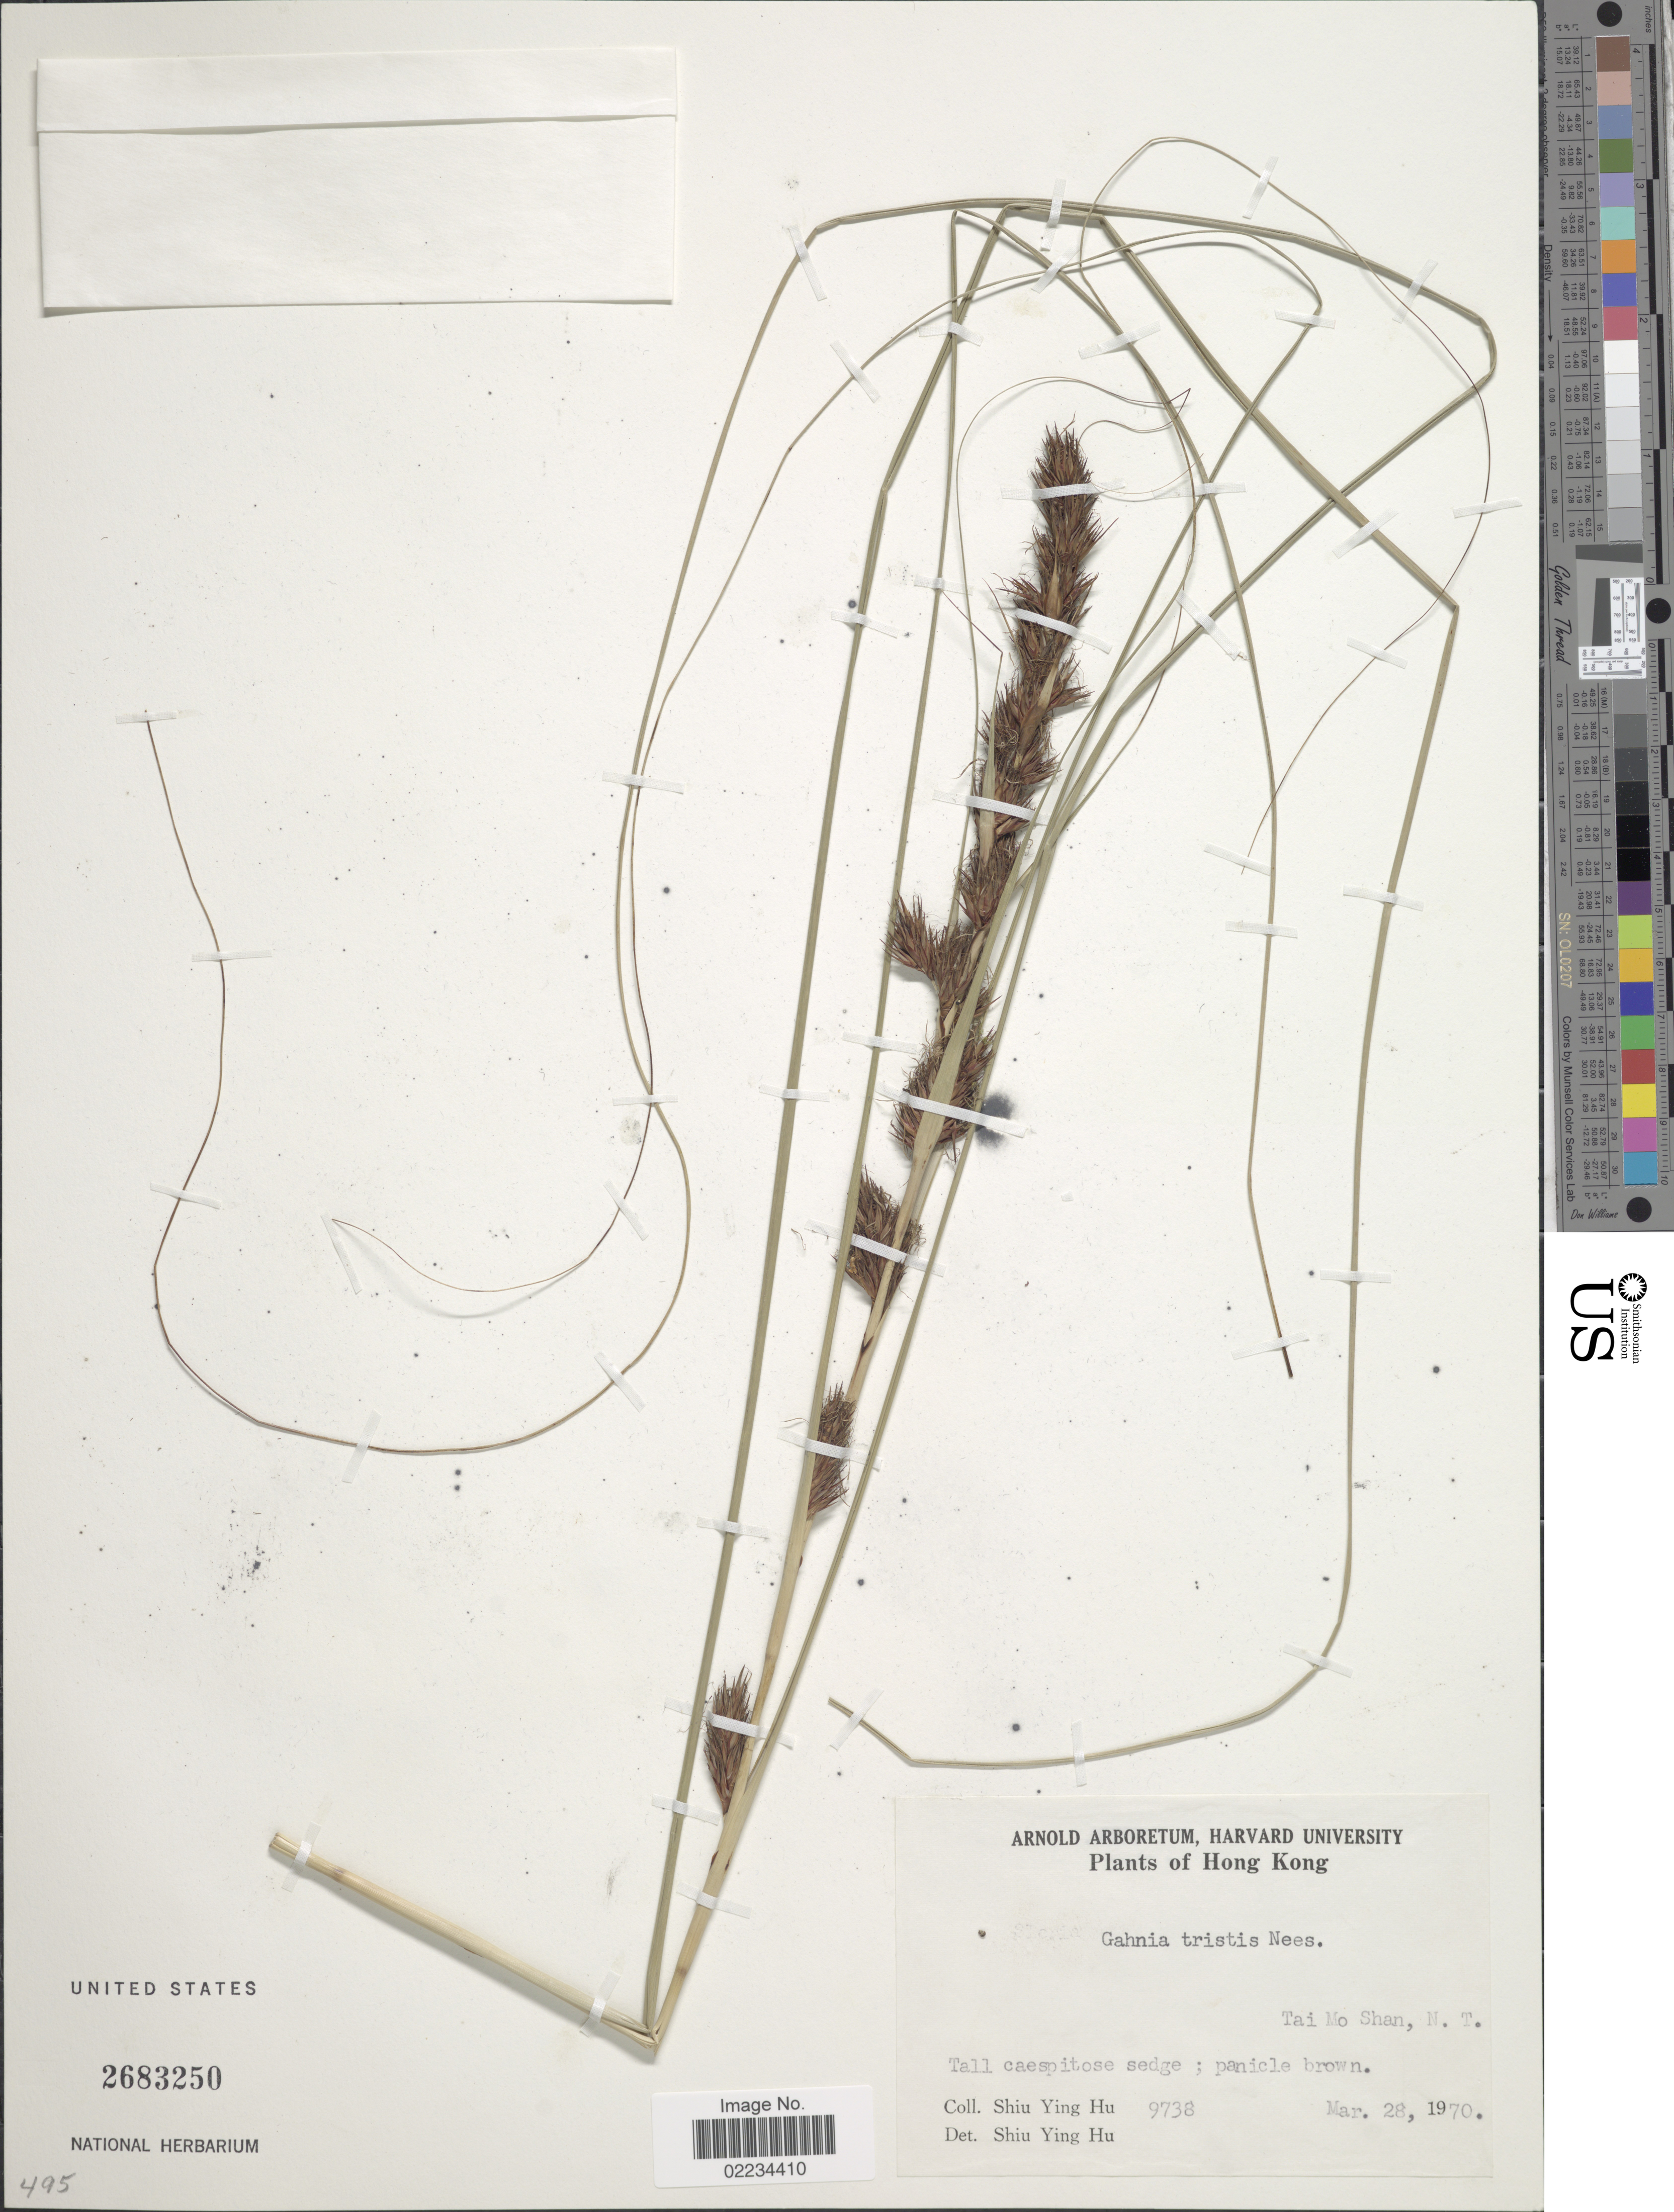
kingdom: Plantae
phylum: Tracheophyta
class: Liliopsida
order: Poales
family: Cyperaceae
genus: Gahnia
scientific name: Gahnia tristis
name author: Nees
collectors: S. Y. Hu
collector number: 9738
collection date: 1970-03-28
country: China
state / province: Hong Kong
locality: Tai Mo Shan, N. T.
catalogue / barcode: US 2683250